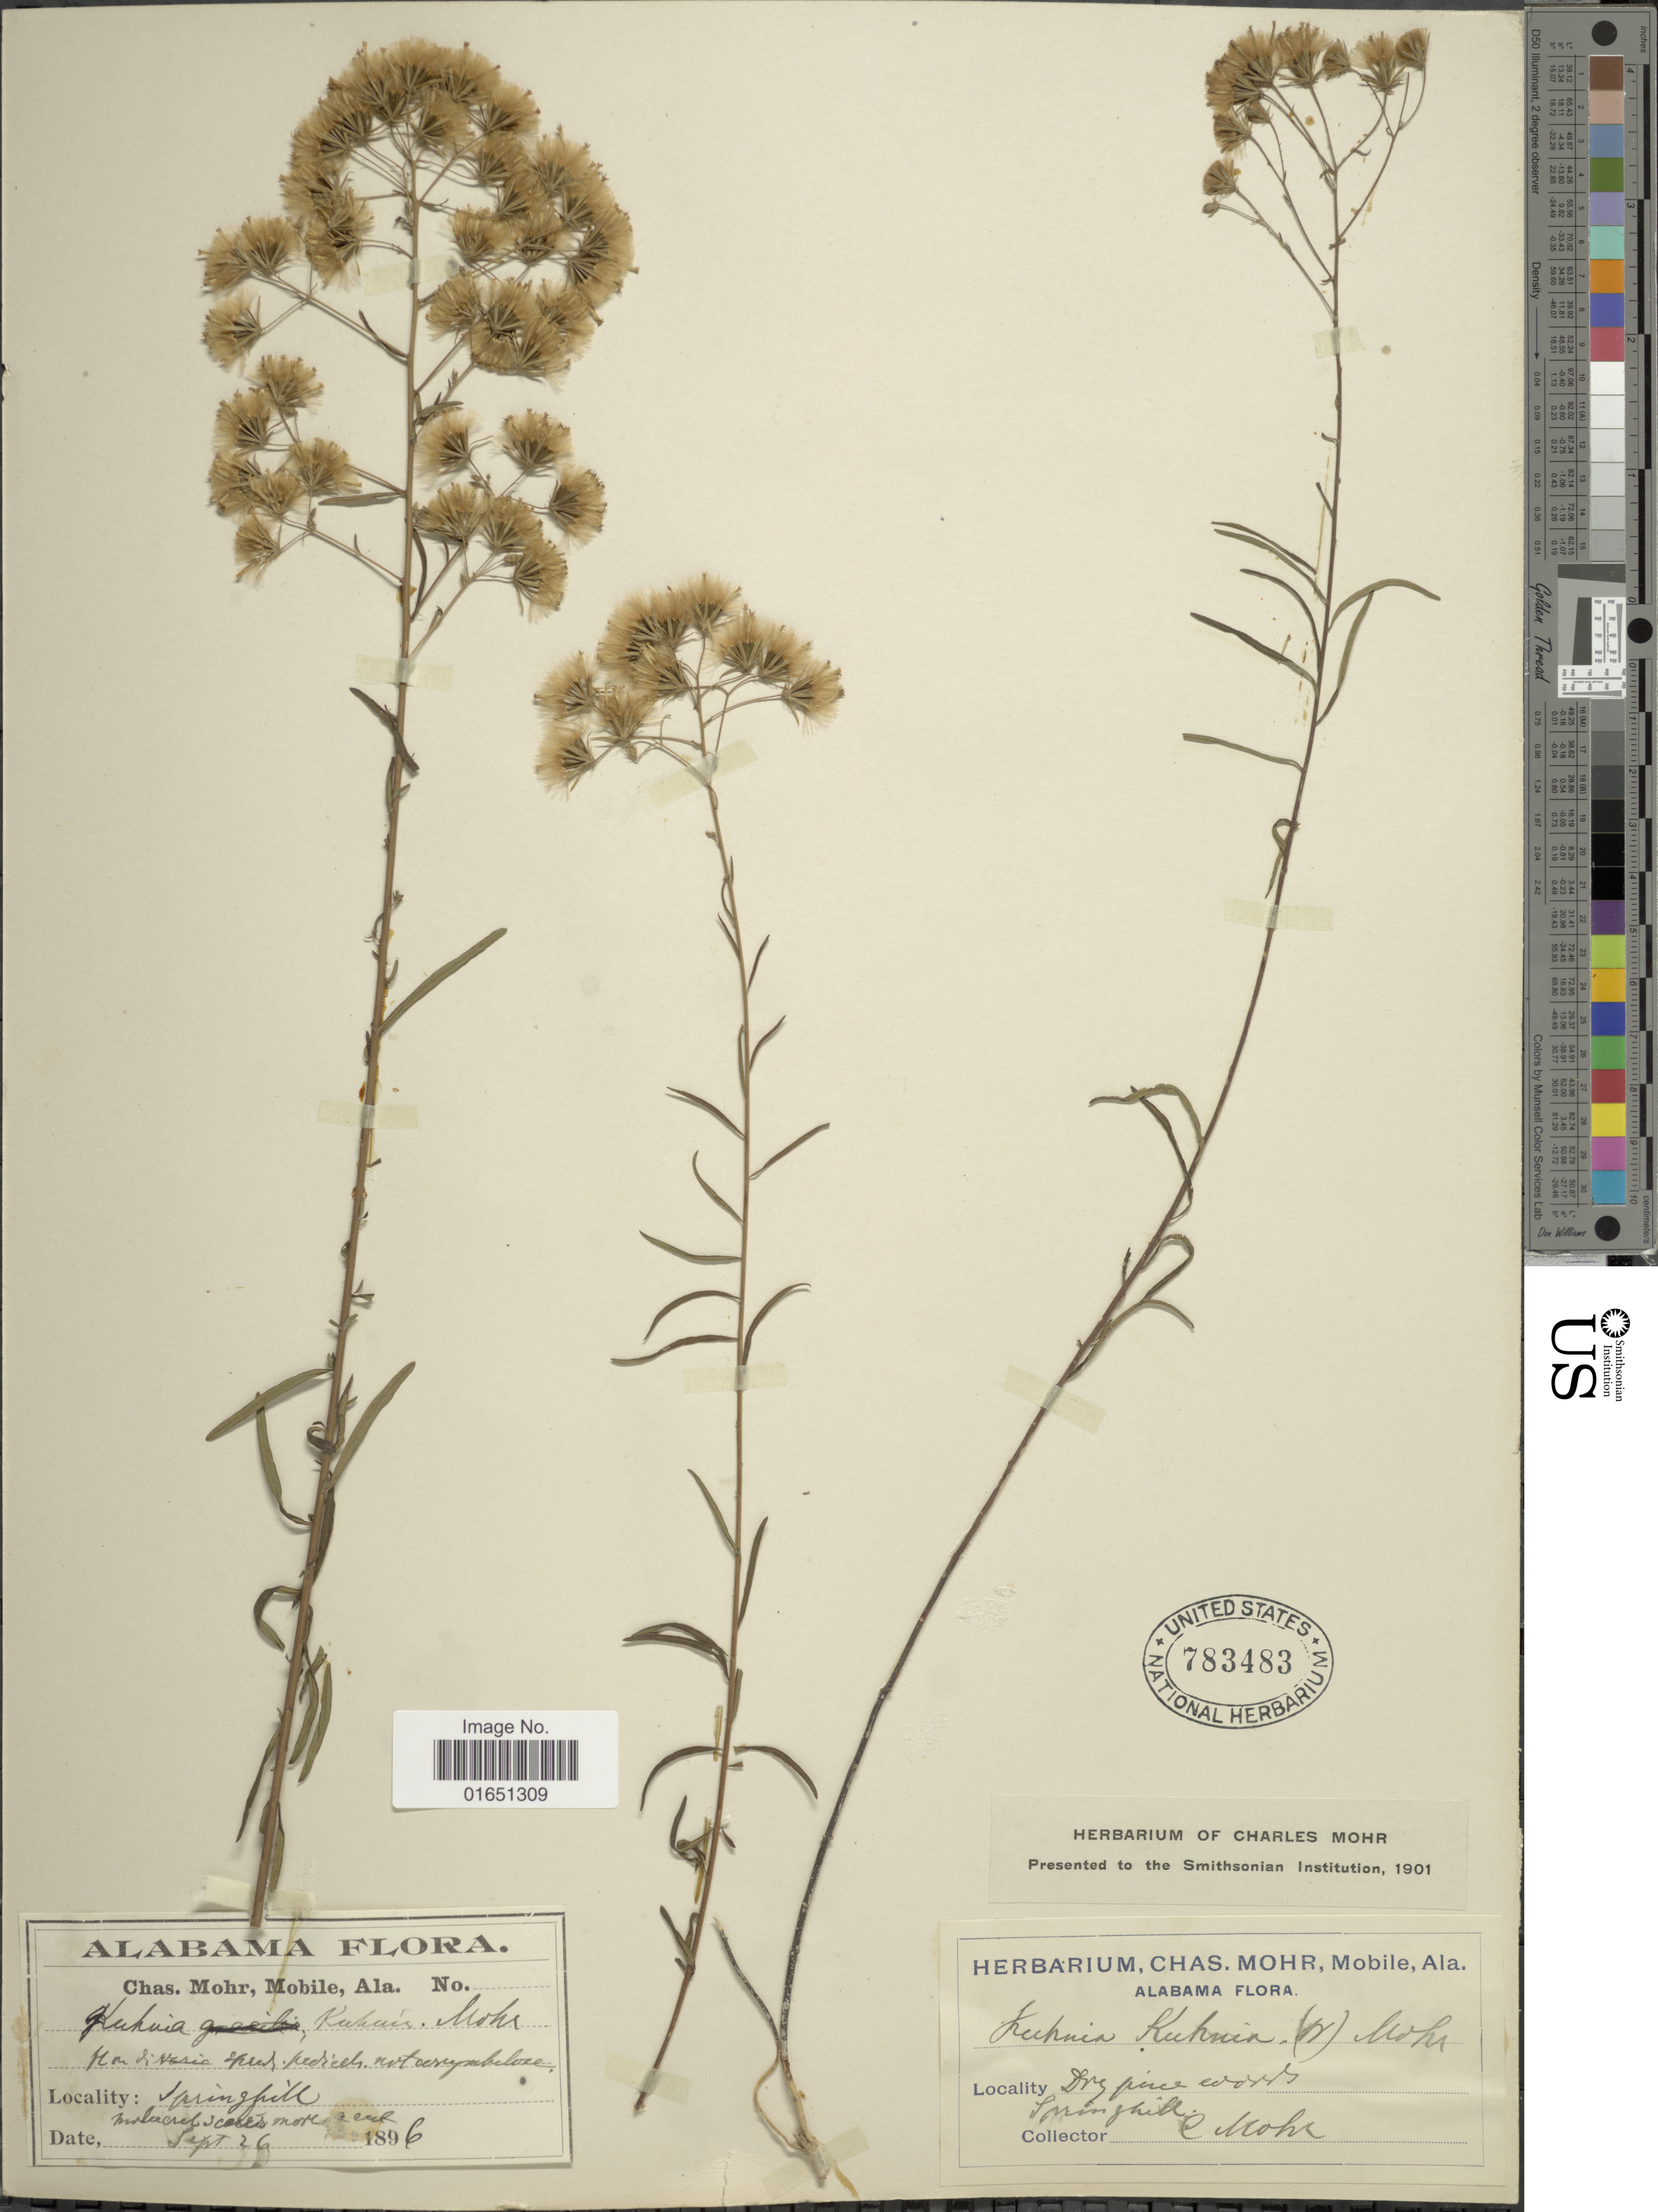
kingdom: Plantae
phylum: Tracheophyta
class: Magnoliopsida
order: Asterales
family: Asteraceae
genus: Brickellia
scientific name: Brickellia mosieri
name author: (Small) Shinners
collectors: C. T. Mohr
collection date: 1896-09-26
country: United States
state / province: Alabama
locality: Springhill. Dry pine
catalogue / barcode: US 783483